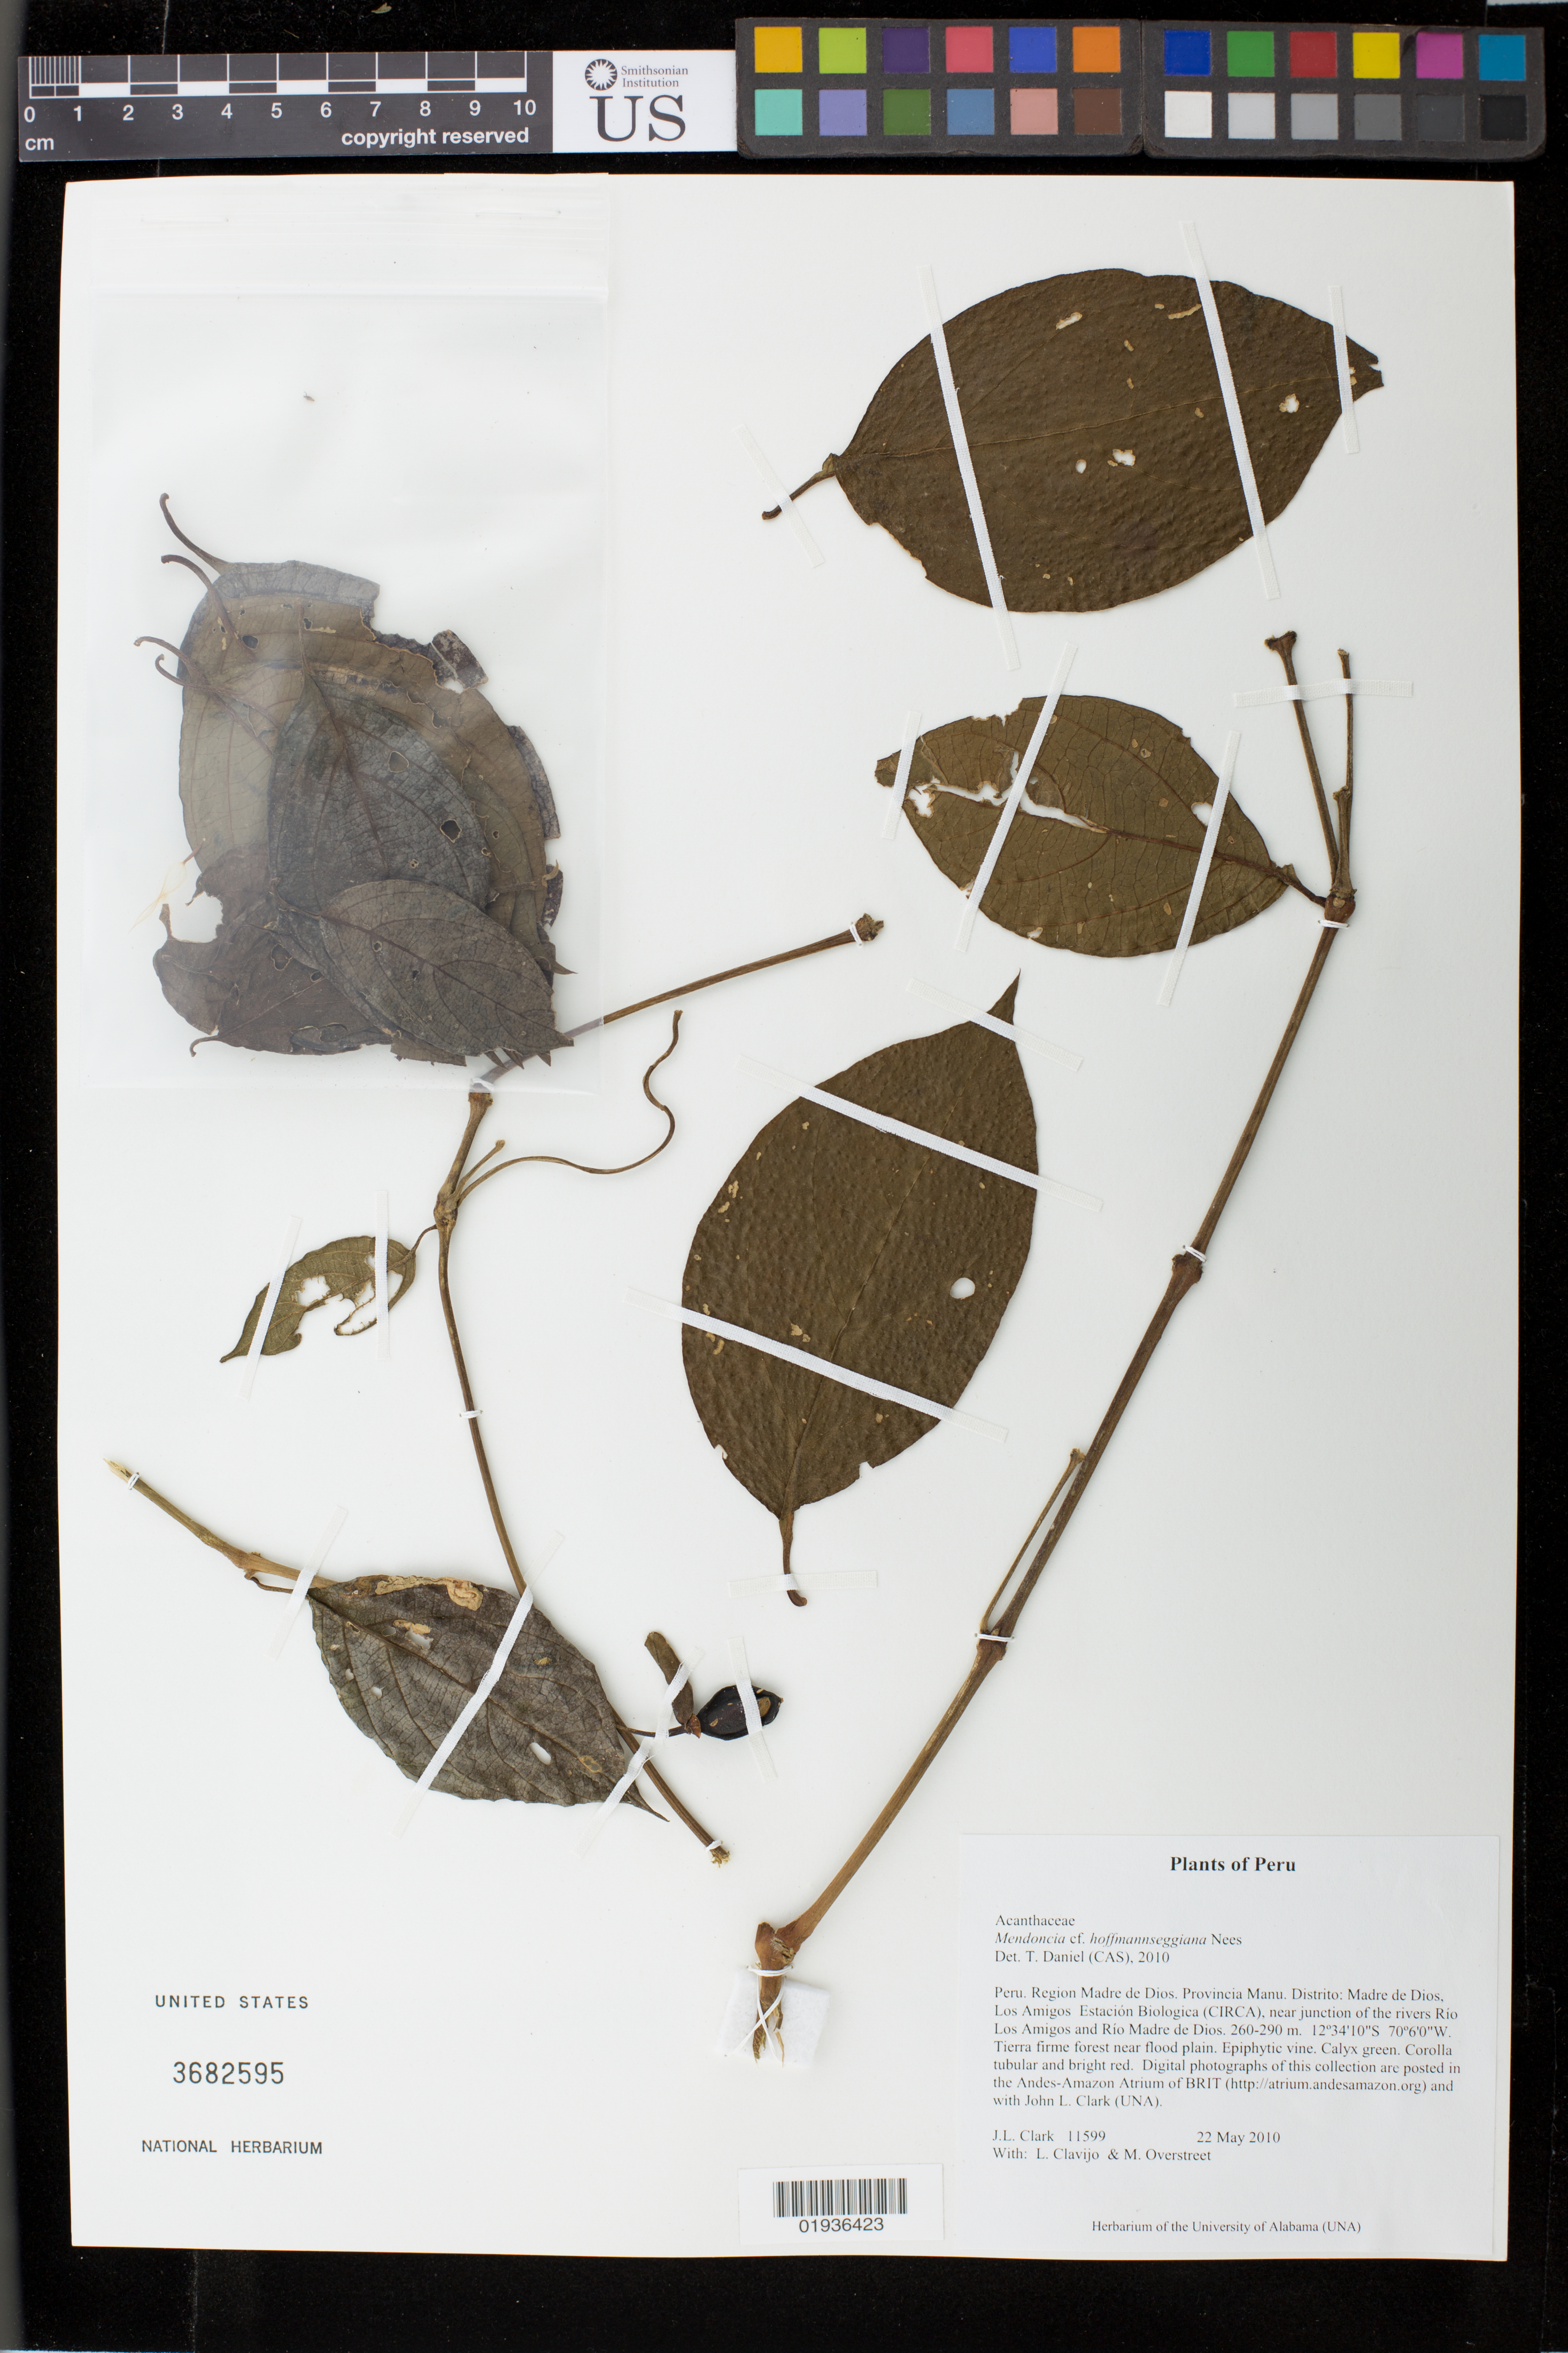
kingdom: Plantae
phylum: Tracheophyta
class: Magnoliopsida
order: Lamiales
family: Acanthaceae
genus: Mendoncia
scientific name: Mendoncia hoffmannseggiana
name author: Nees in DC.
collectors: J. L. Clark, L. Clavijo & M. Overstreet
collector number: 11599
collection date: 2010-05-22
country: Peru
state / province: Madre de Dios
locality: Provincia: Manu. Distrito: Madre de Dios, Los Amigos estacion Biologica (CIRCA) near junction of the rivers Rio Los Amigos and Rio Madre de Dios.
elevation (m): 260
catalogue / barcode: US 3682595